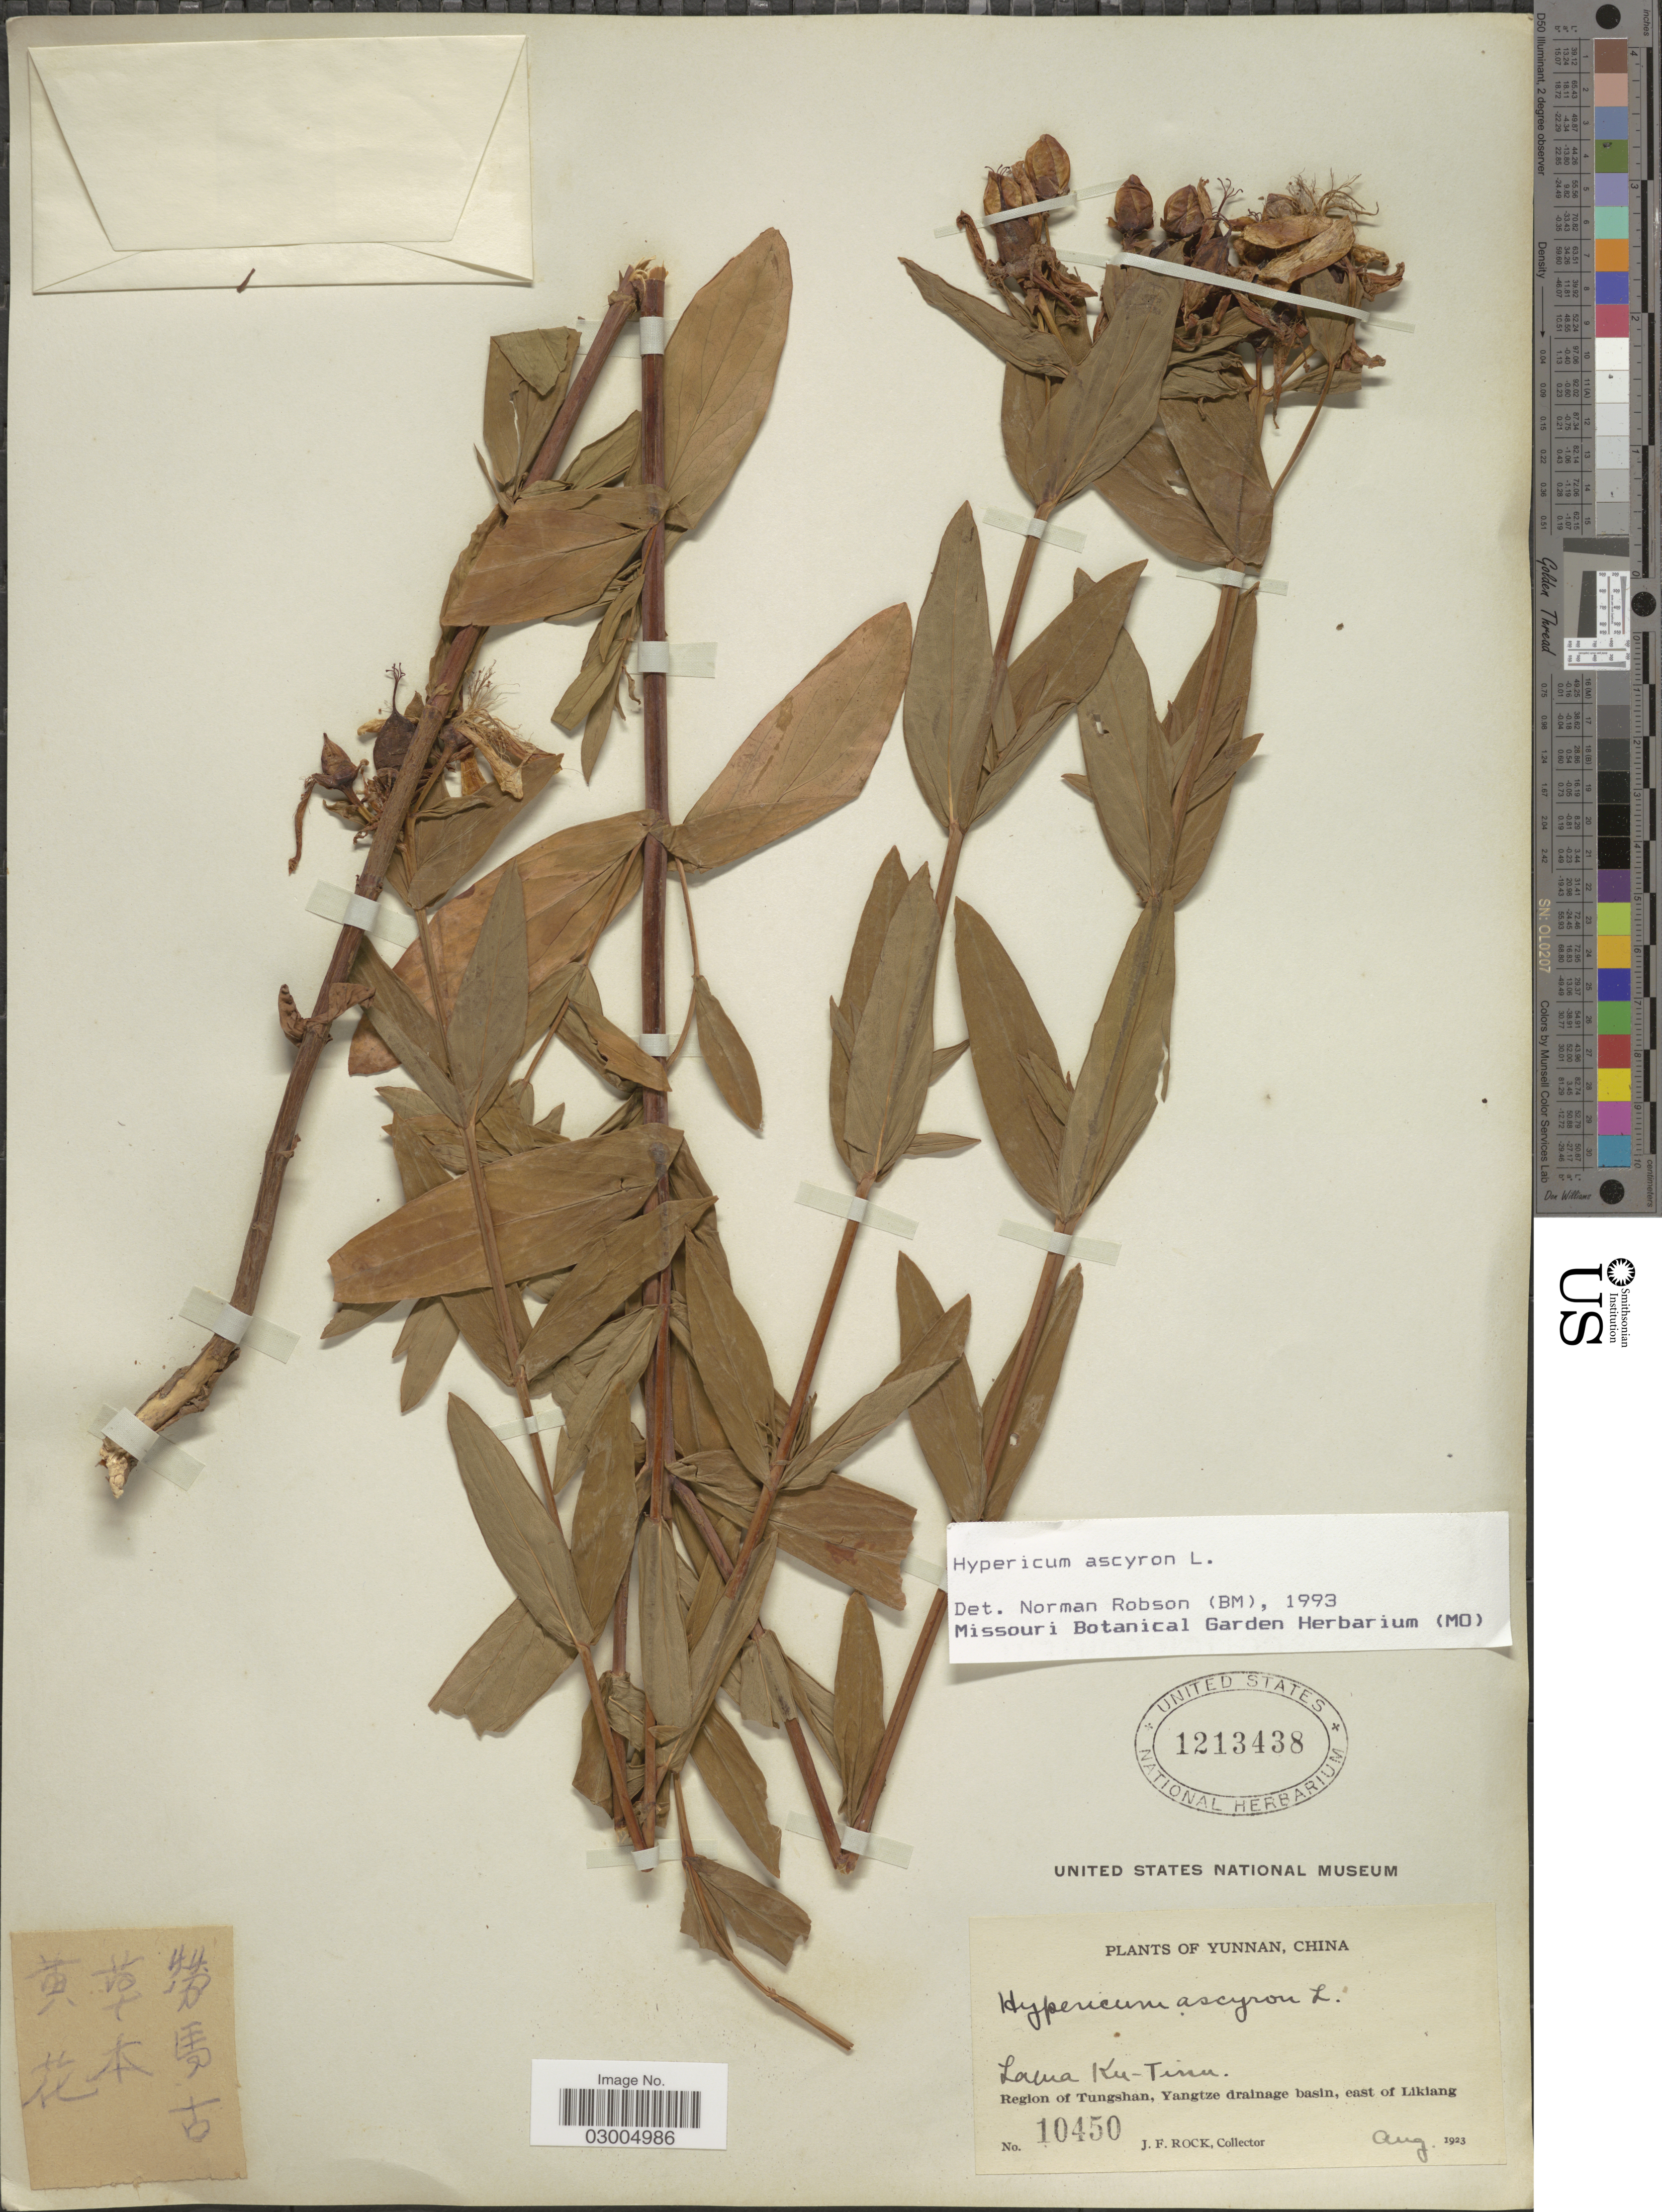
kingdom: Plantae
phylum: Tracheophyta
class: Magnoliopsida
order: Malpighiales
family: Hypericaceae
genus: Hypericum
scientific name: Hypericum ascyron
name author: L.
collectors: J. Rock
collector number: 10450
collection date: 1923-08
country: China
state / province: Yunnan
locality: Region of Tungshan, Yangtze drainage basin, east of Likiang.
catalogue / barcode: US 1213438